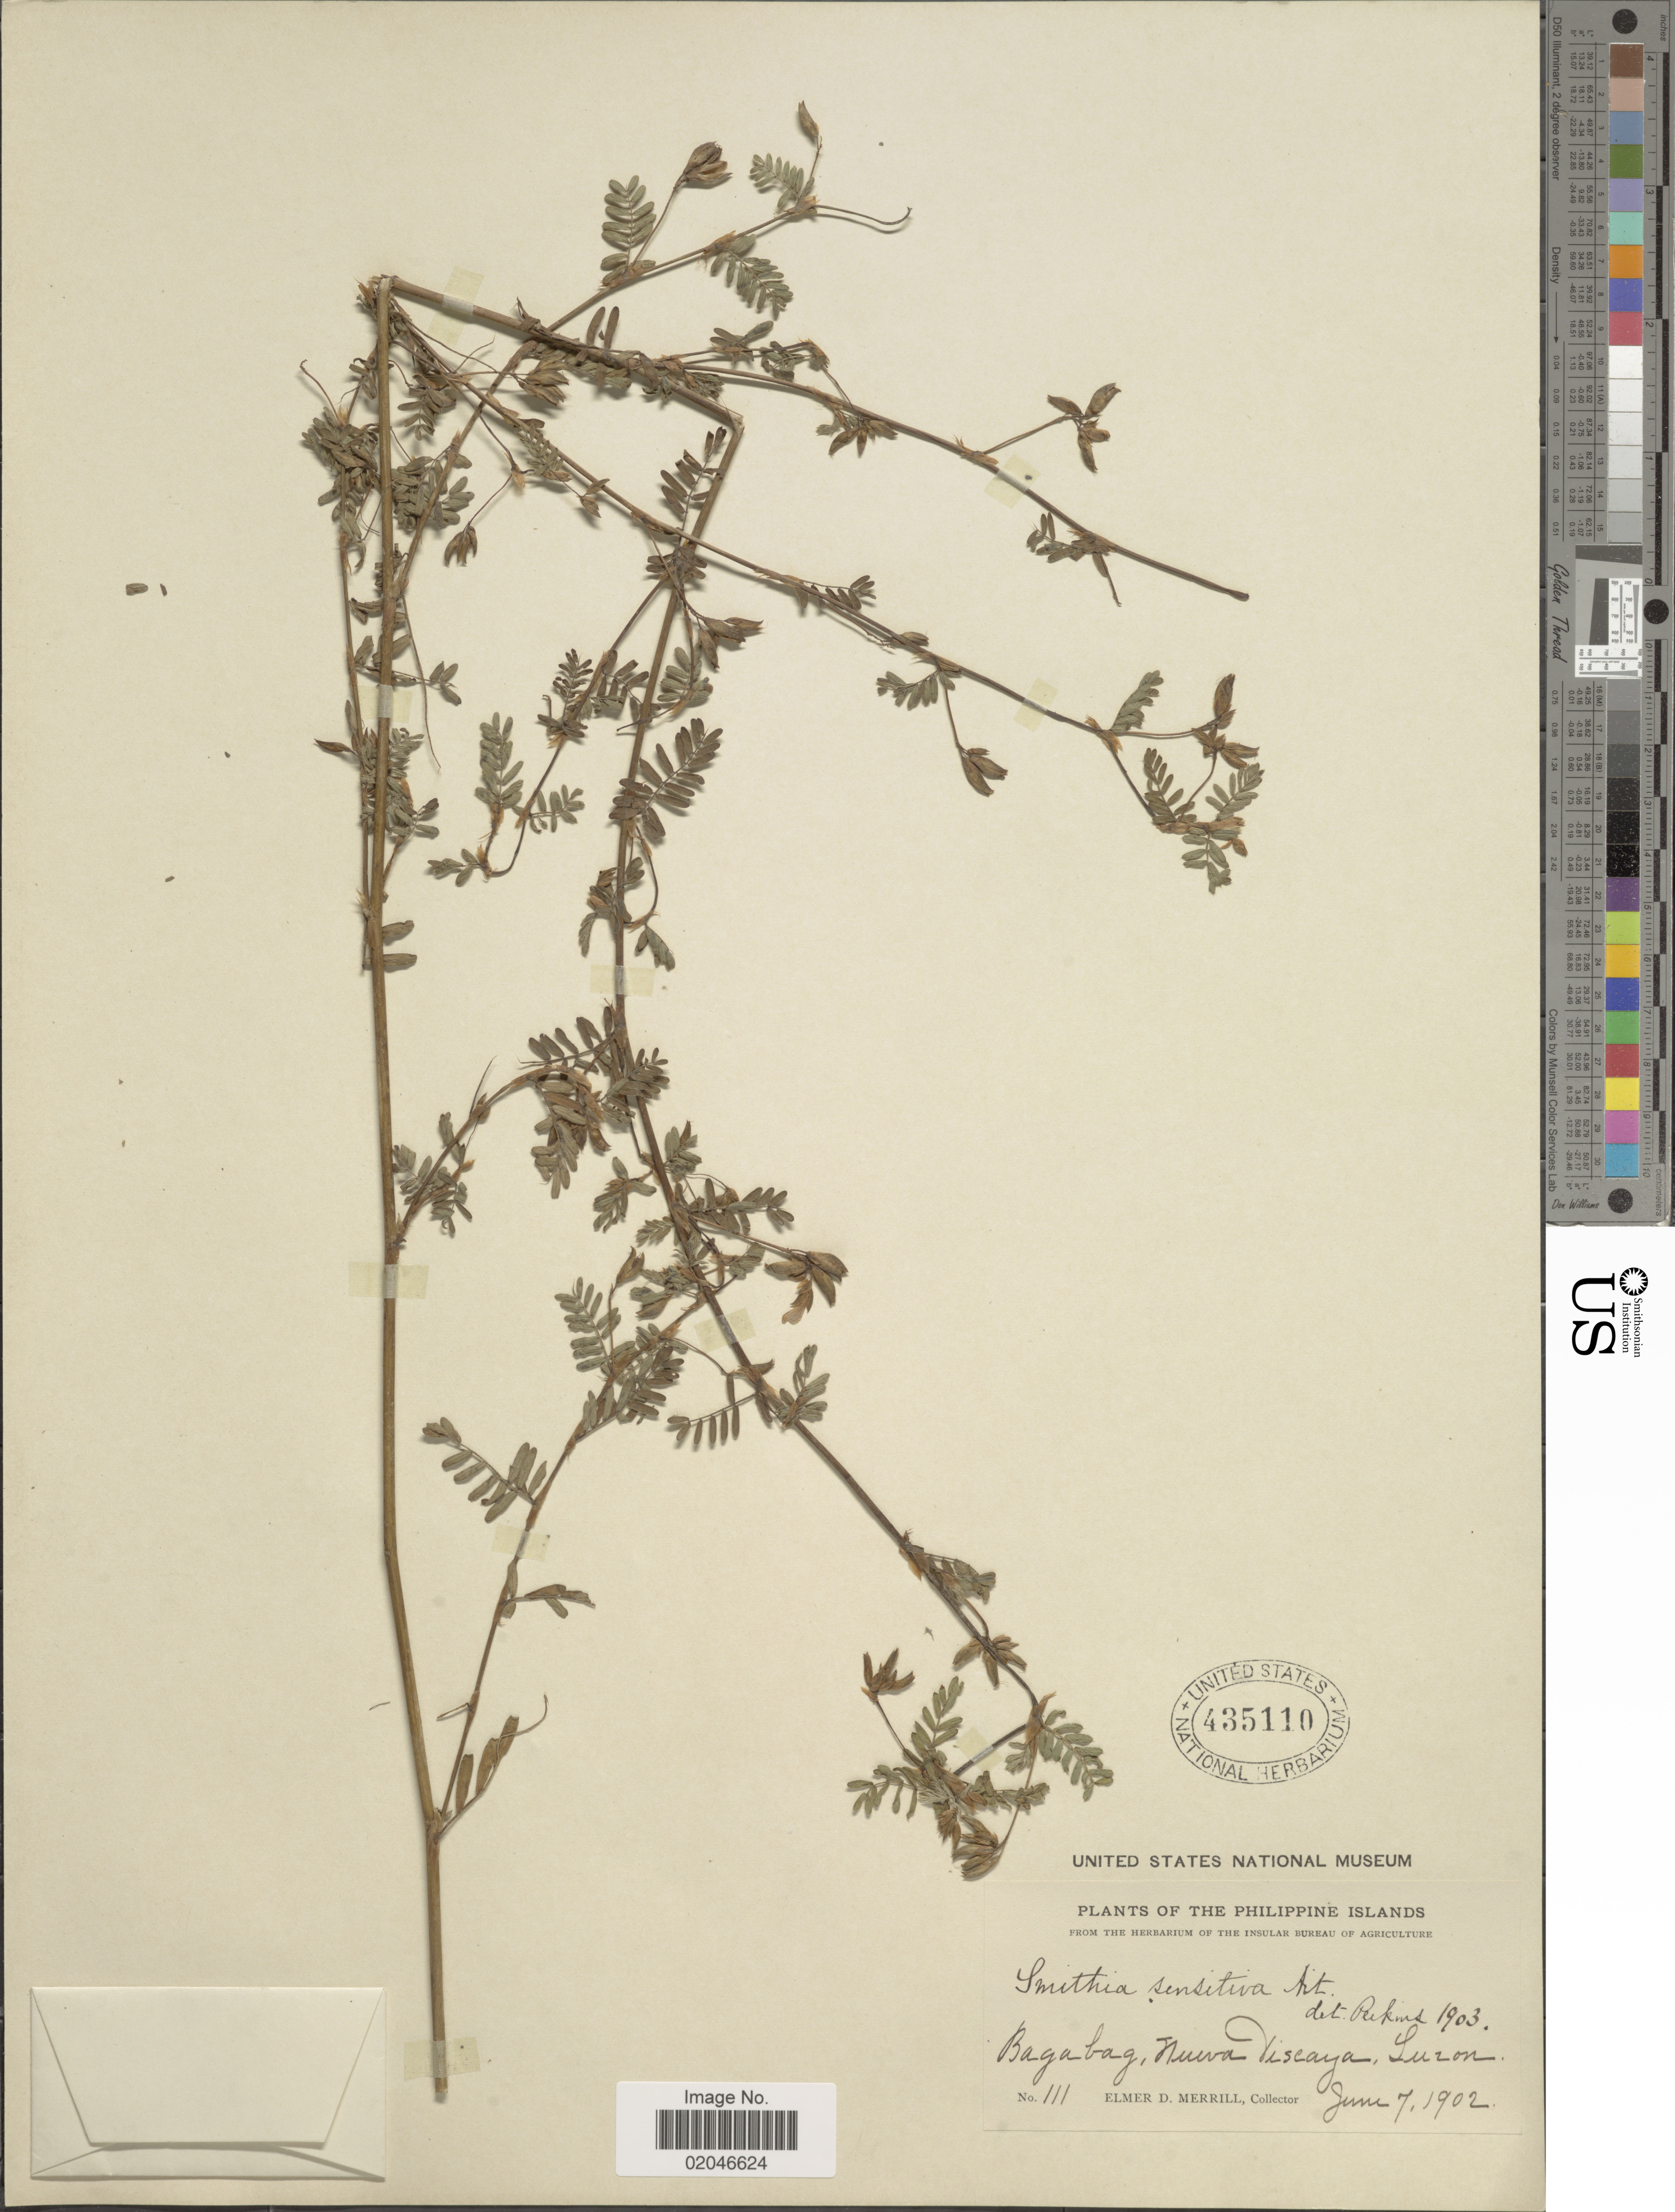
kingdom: Plantae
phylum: Tracheophyta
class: Magnoliopsida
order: Fabales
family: Fabaceae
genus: Smithia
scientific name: Smithia sensitiva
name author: Aiton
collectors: E. D. Merrill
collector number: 111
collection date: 1902-06-07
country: Philippines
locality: The Philippine Islands, Bagabag, Nueva Viscaya, Luzon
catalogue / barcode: US 435110